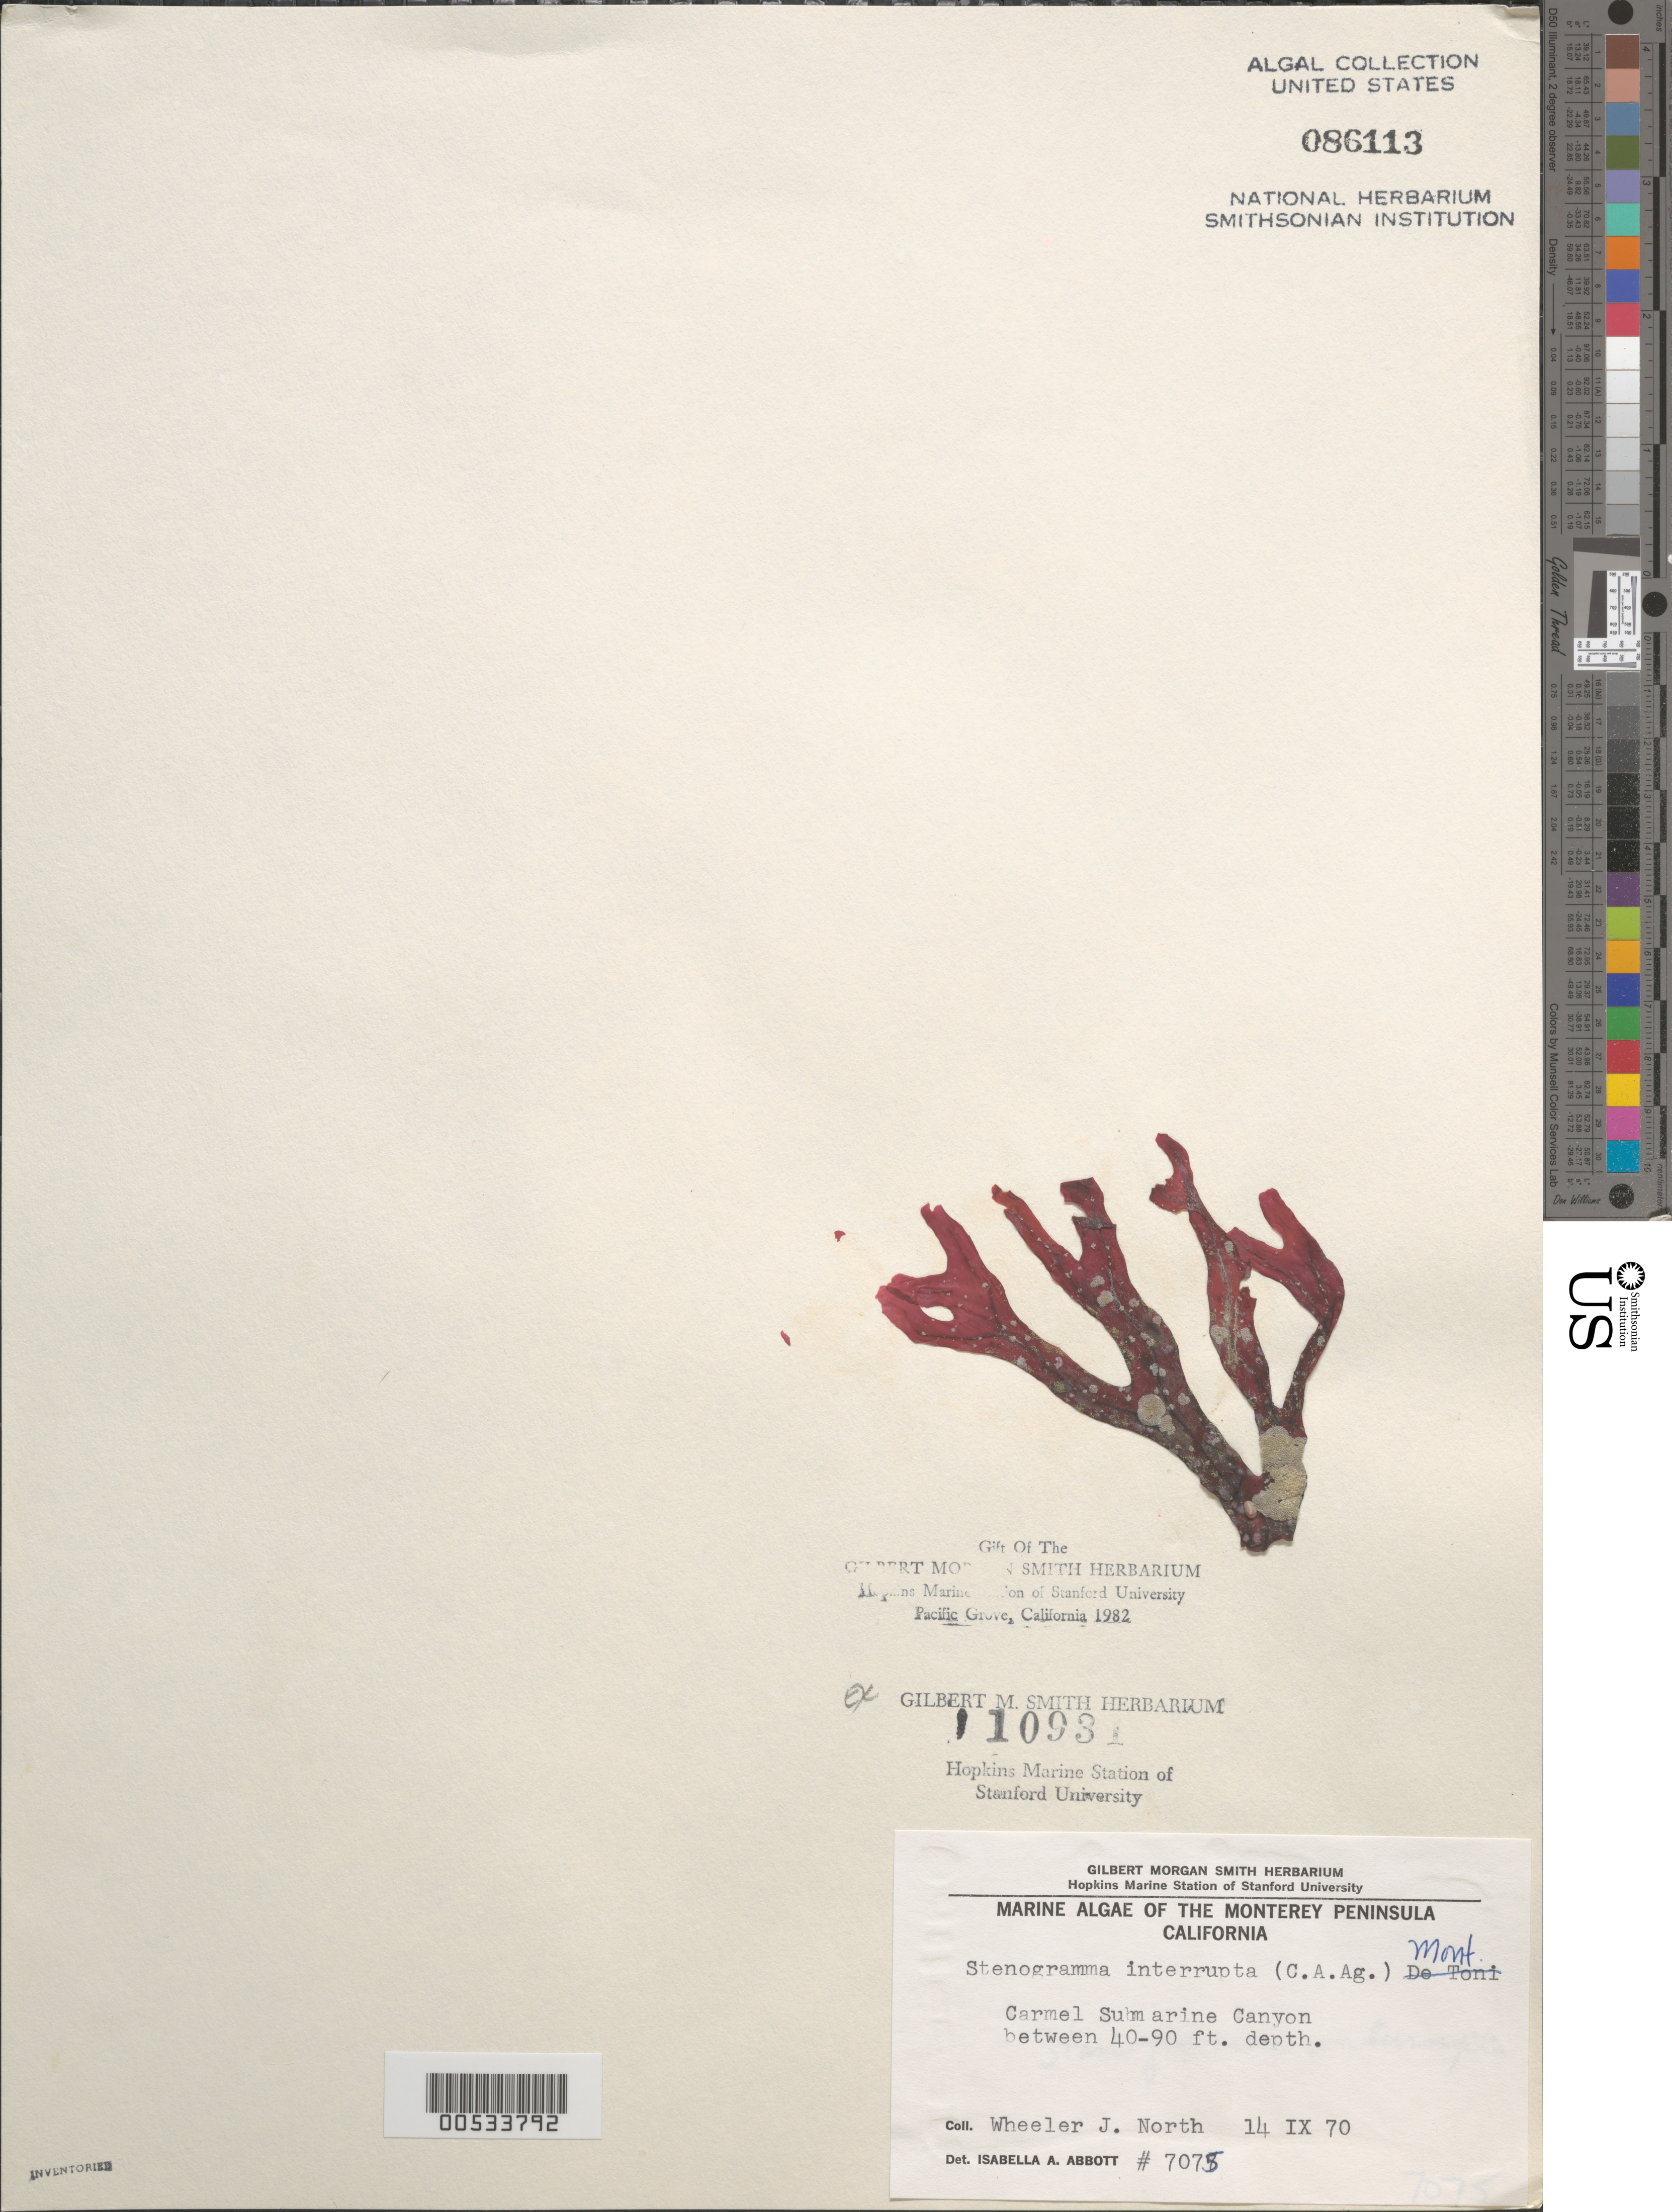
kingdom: Plantae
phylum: Rhodophyta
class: Florideophyceae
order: Gigartinales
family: Phyllophoraceae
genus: Stenogramma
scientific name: Stenogramma interruptum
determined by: Abbott, Isabella A.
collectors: W. North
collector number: IAA 7075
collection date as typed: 14 Sep 1970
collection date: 1970-09-14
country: United States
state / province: California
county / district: Monterey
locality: Carmel Submarine Canyon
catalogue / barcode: US 86113